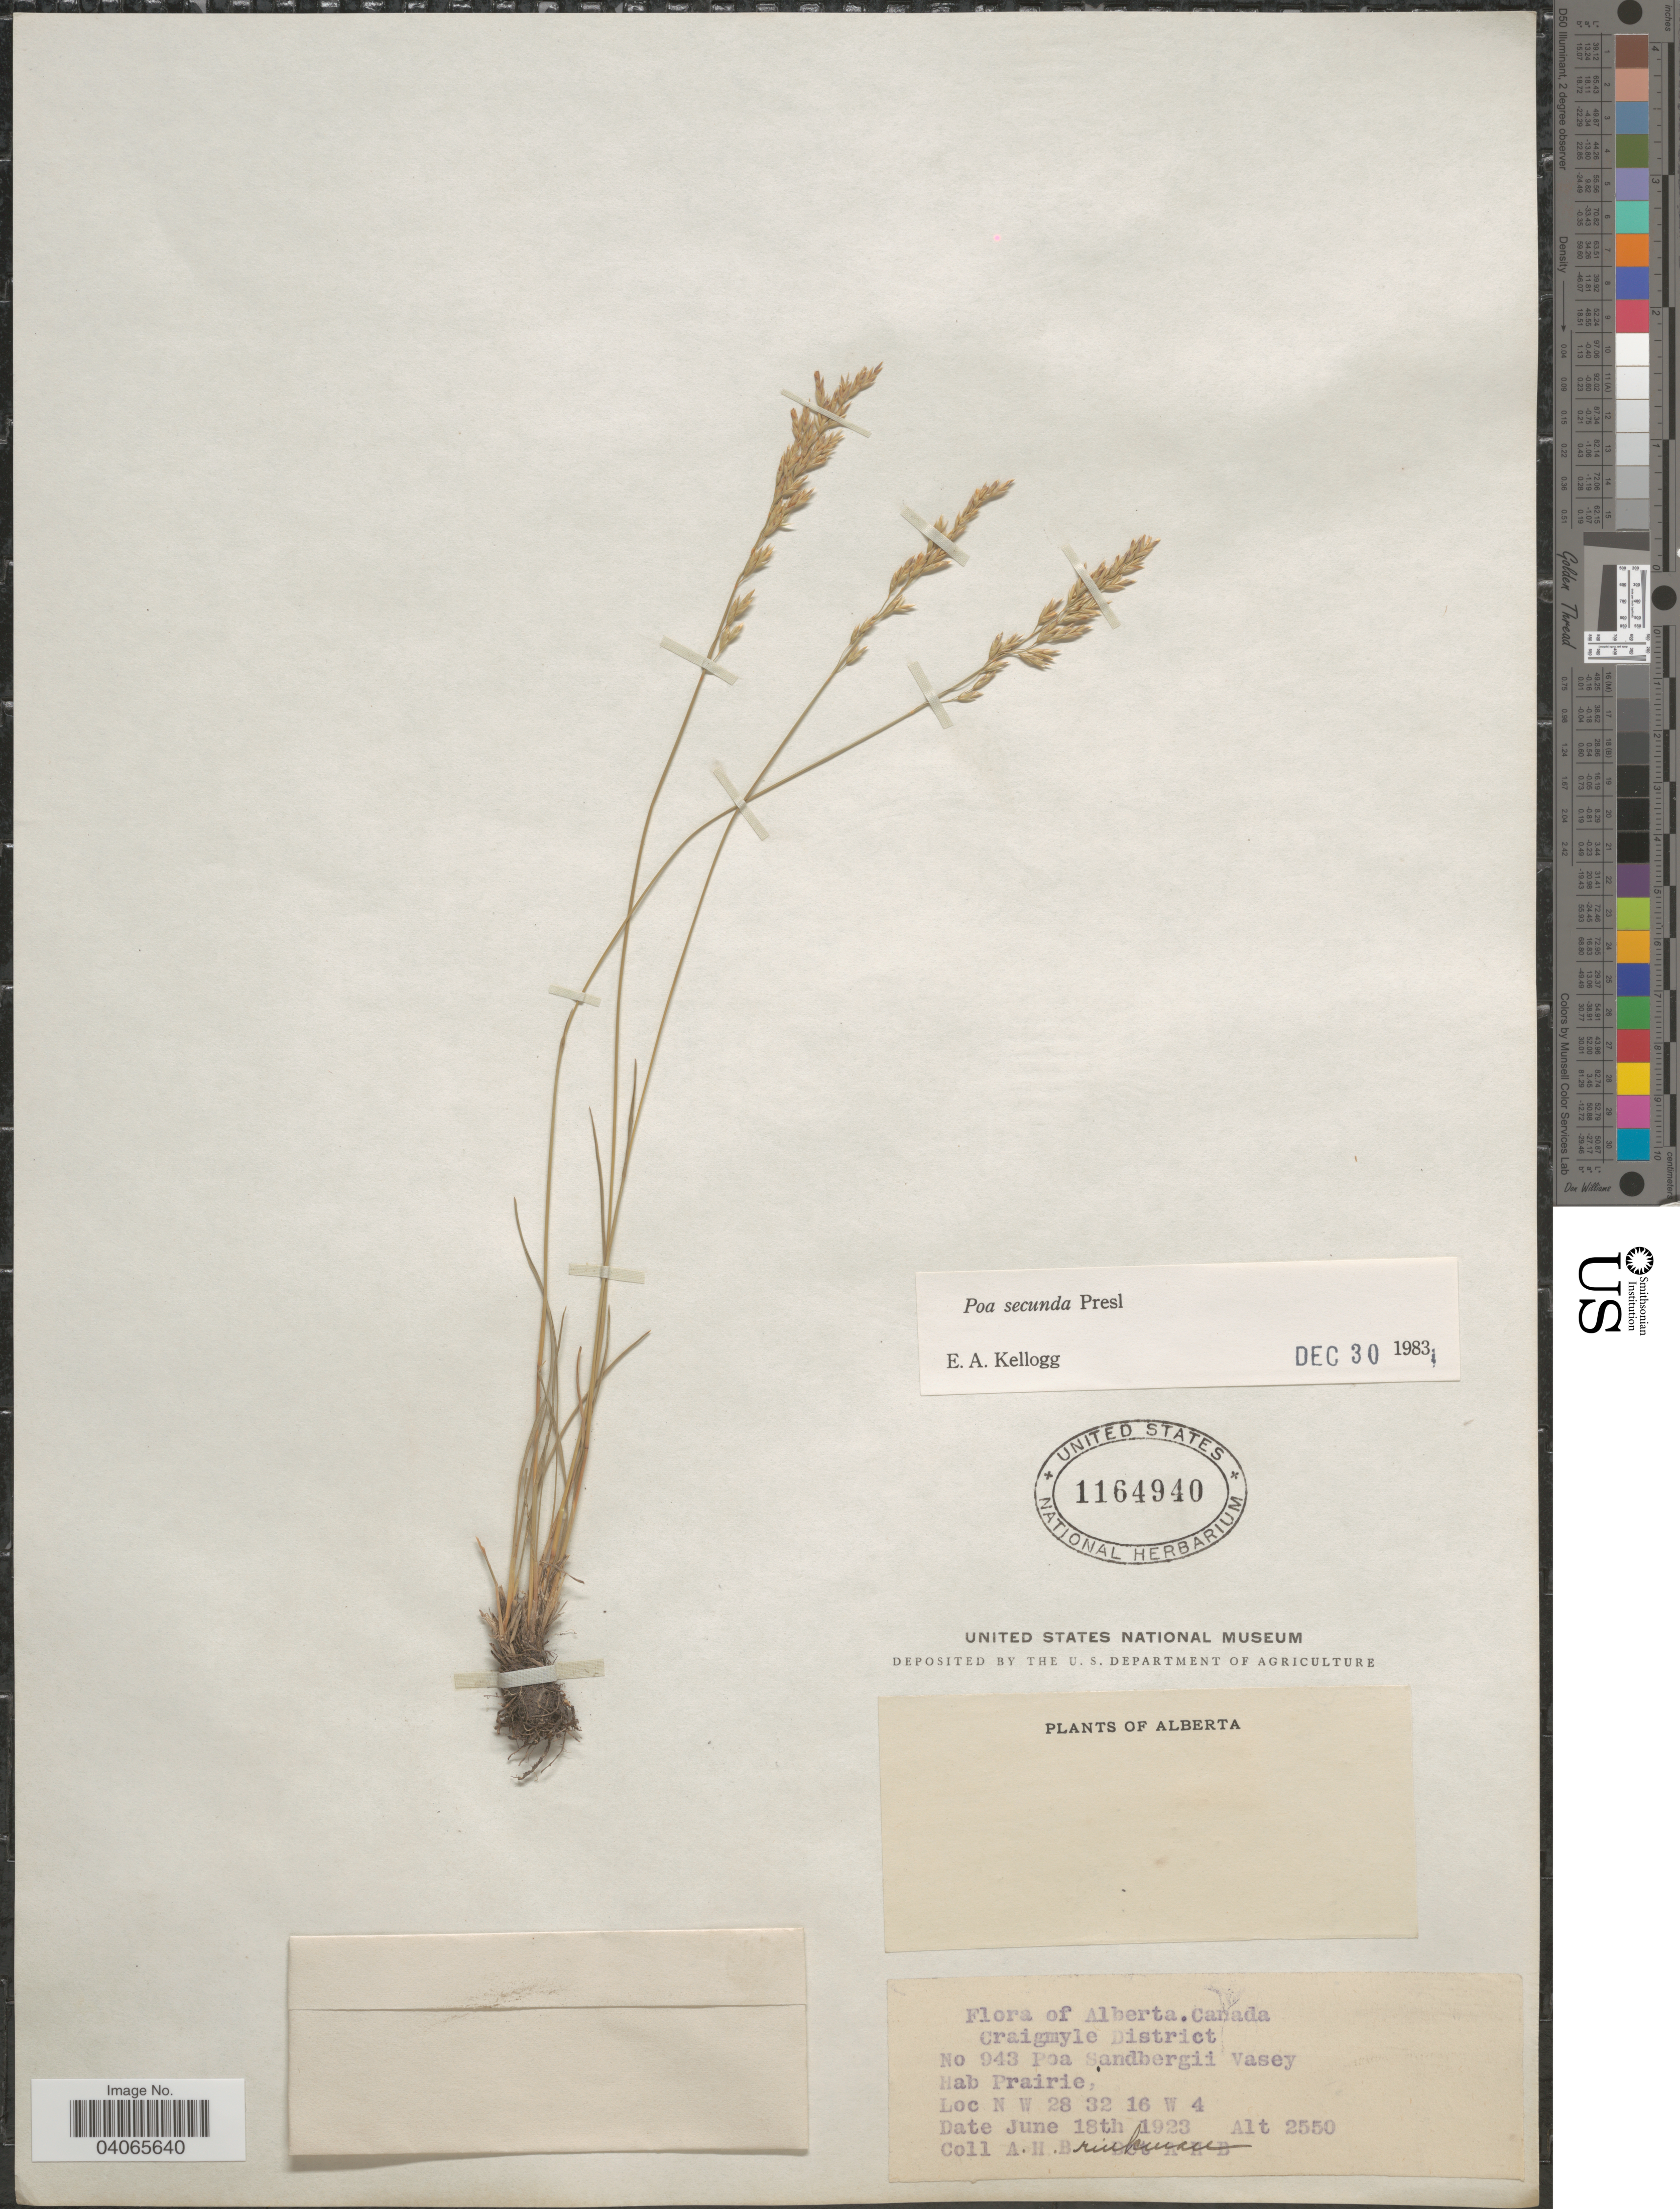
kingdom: Plantae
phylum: Tracheophyta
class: Liliopsida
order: Poales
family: Poaceae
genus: Poa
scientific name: Poa secunda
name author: J. Presl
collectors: A. Brinkman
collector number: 943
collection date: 1923-06-18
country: Canada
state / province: Alberta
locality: Craigmyle District. N W 28 32 16 W 4.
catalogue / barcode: US 1164940